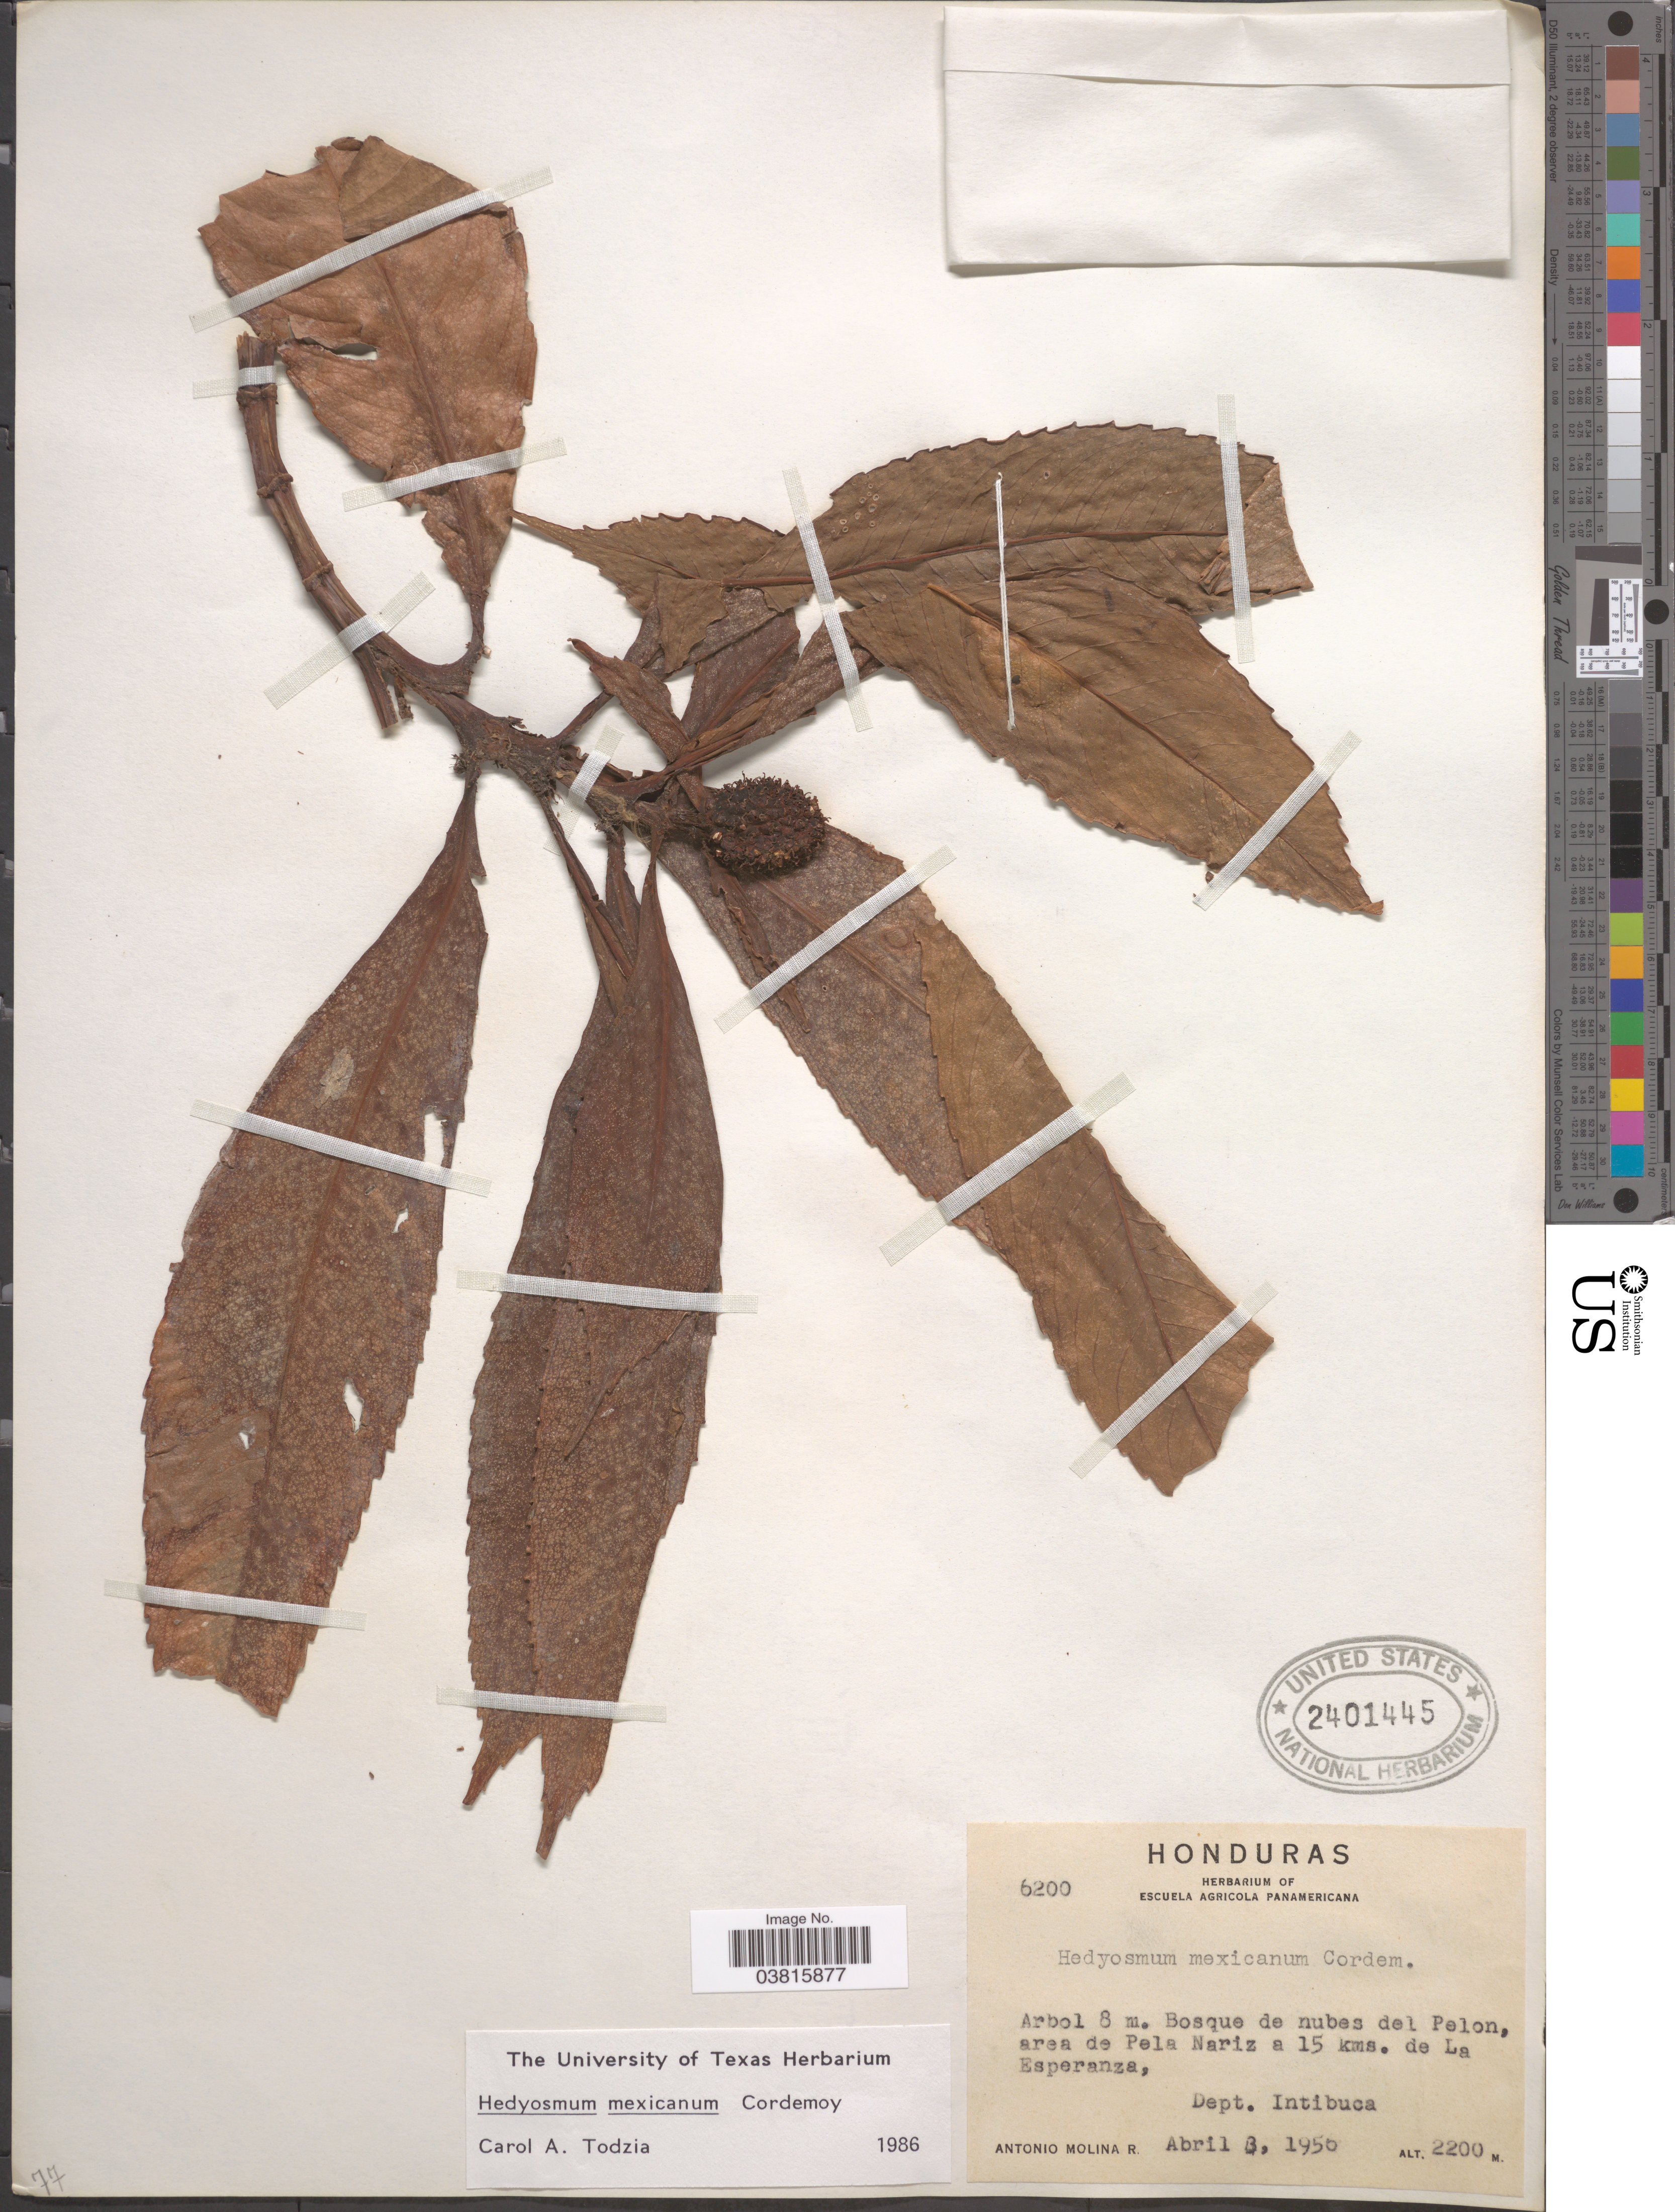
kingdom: Plantae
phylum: Tracheophyta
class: Magnoliopsida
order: Chloranthales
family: Chloranthaceae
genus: Hedyosmum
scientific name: Hedyosmum artocarpus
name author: Solms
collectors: A. Molina R.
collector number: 6200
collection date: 1950-04-03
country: Honduras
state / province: Intibuca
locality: Bosque de nubes del Pelon, area de Pela Nariz a 15 kms. de La Esperanza, Dept. Intibuca.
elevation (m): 2200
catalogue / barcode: US 2401445